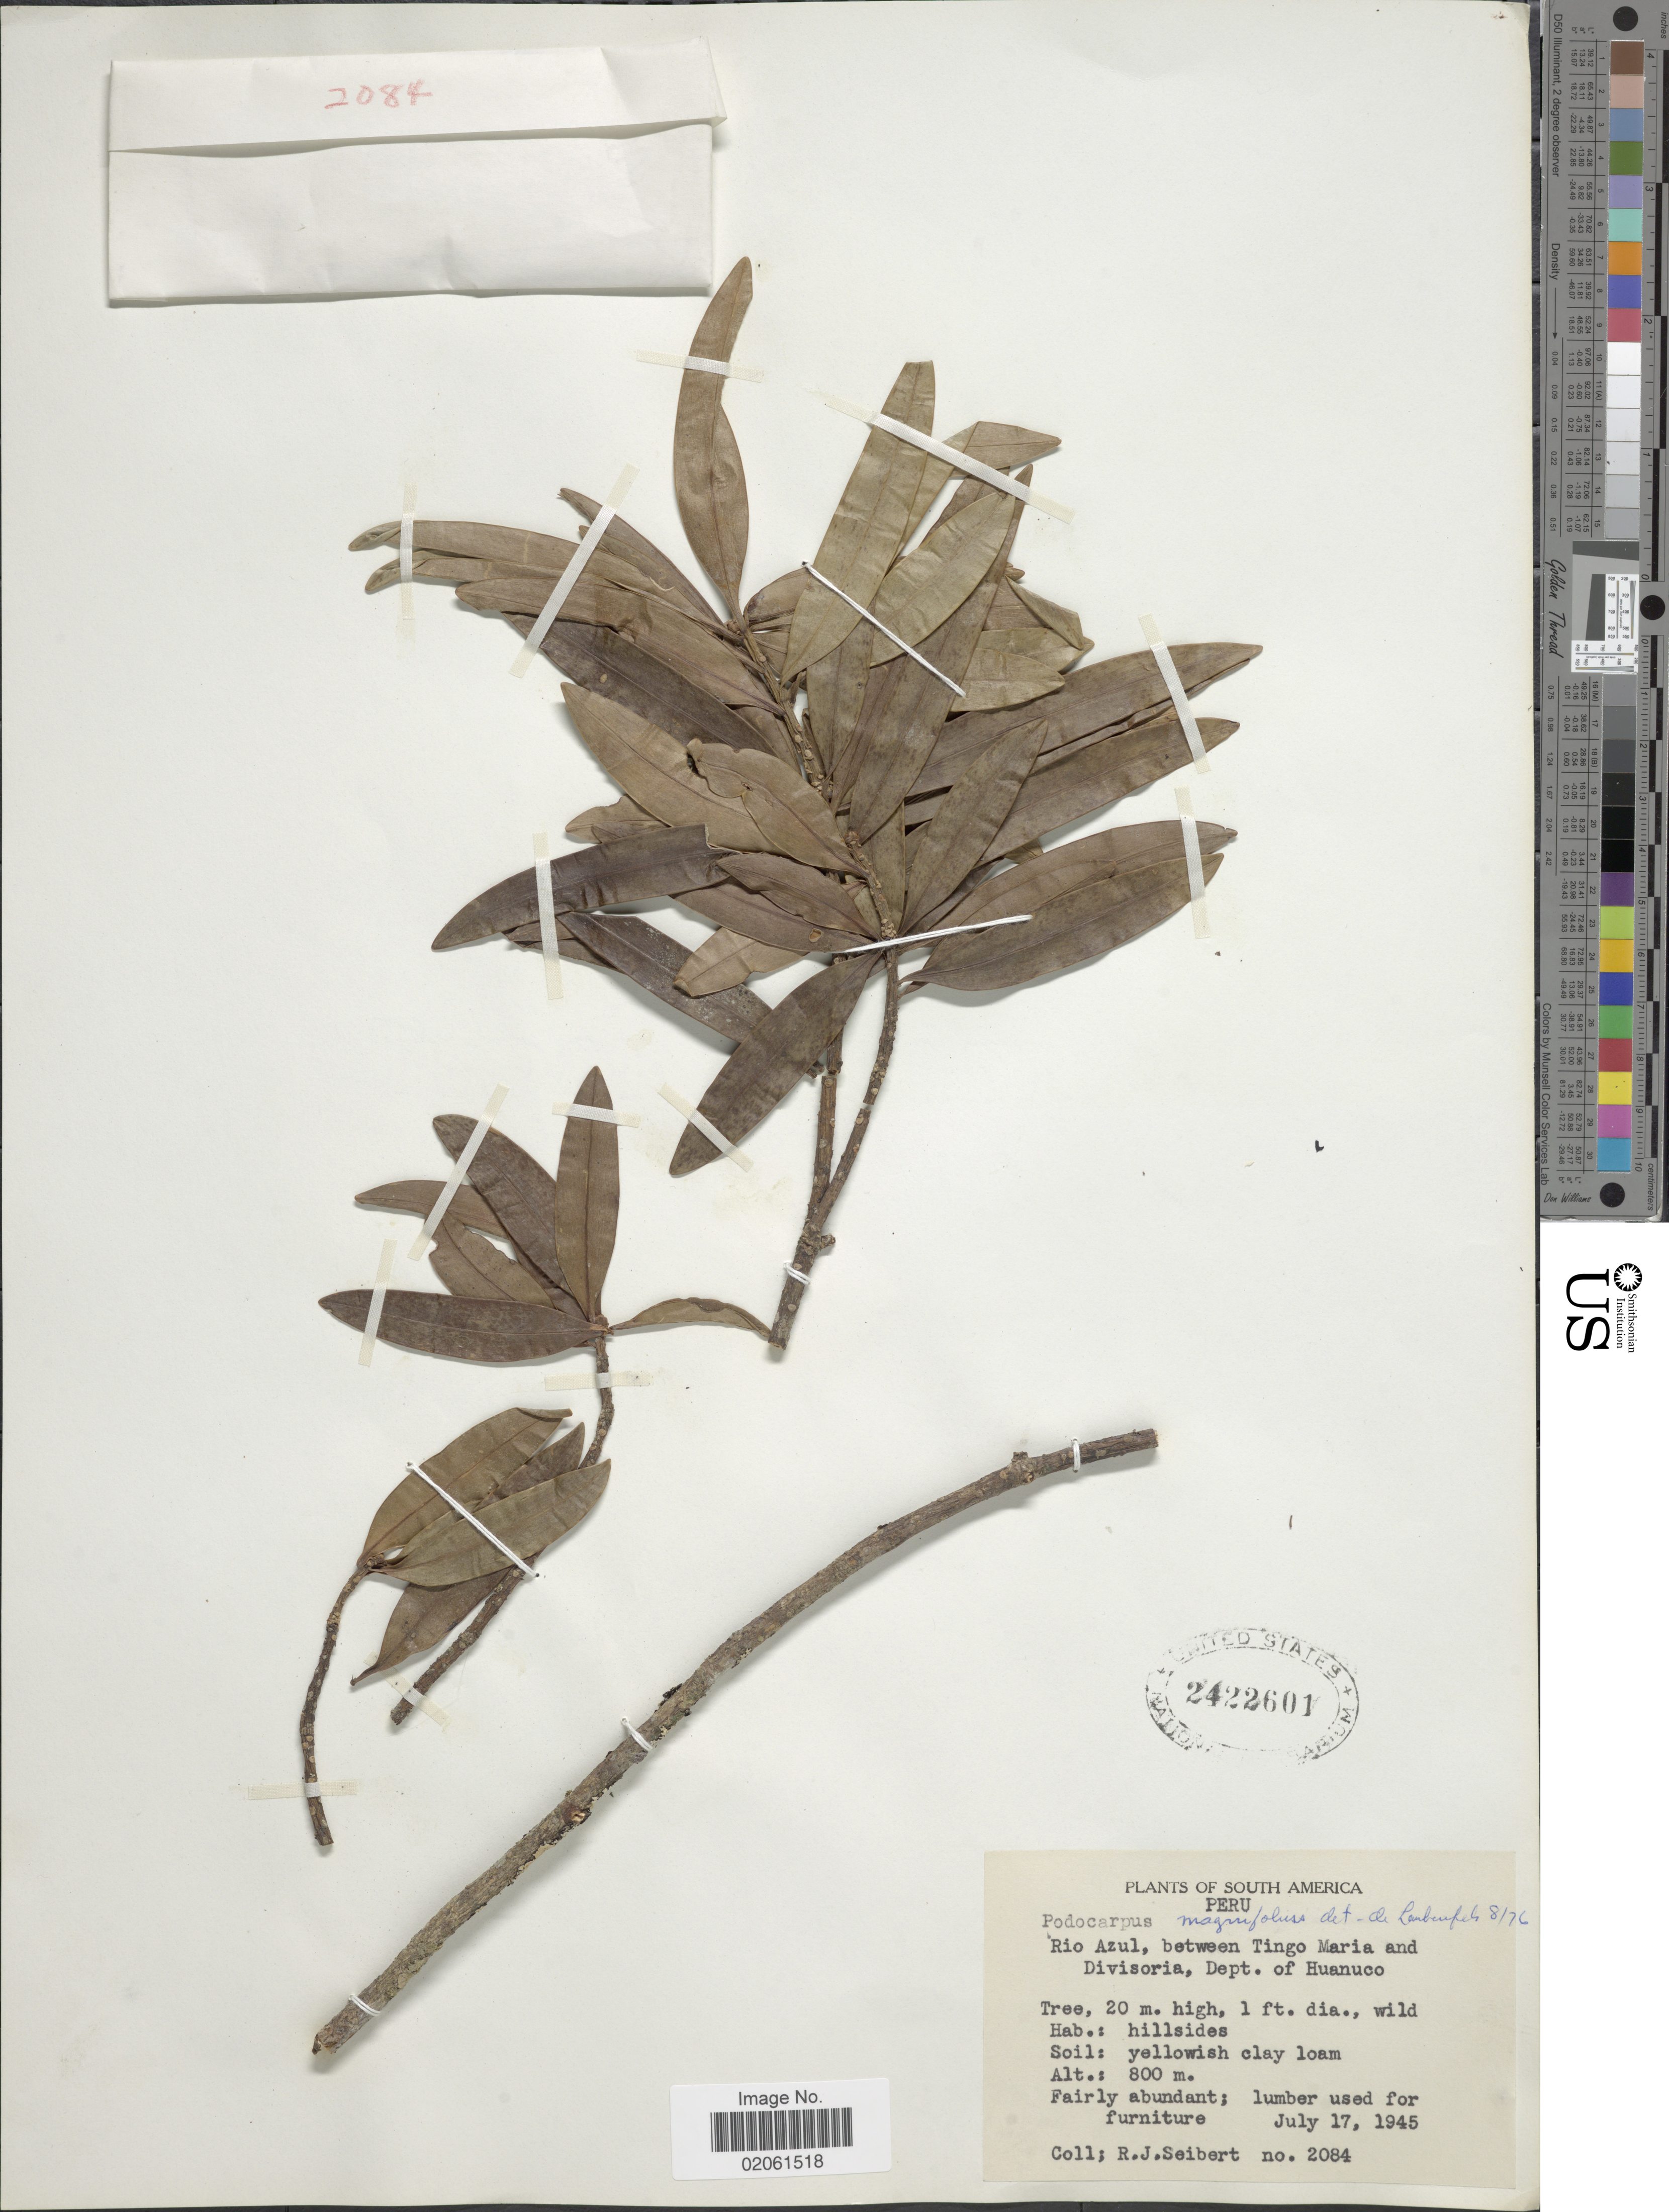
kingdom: Plantae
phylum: Tracheophyta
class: Pinopsida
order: Pinales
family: Podocarpaceae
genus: Podocarpus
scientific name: Podocarpus magnifolius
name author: J. Buchholz & N.E. Gray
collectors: R. J. Seibert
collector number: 2084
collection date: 1945-07-17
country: Peru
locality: Peru, Rio Azul, between Tingo Maria and Divisoria, Dept. of Huanuco.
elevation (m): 800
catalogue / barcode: US 2422601